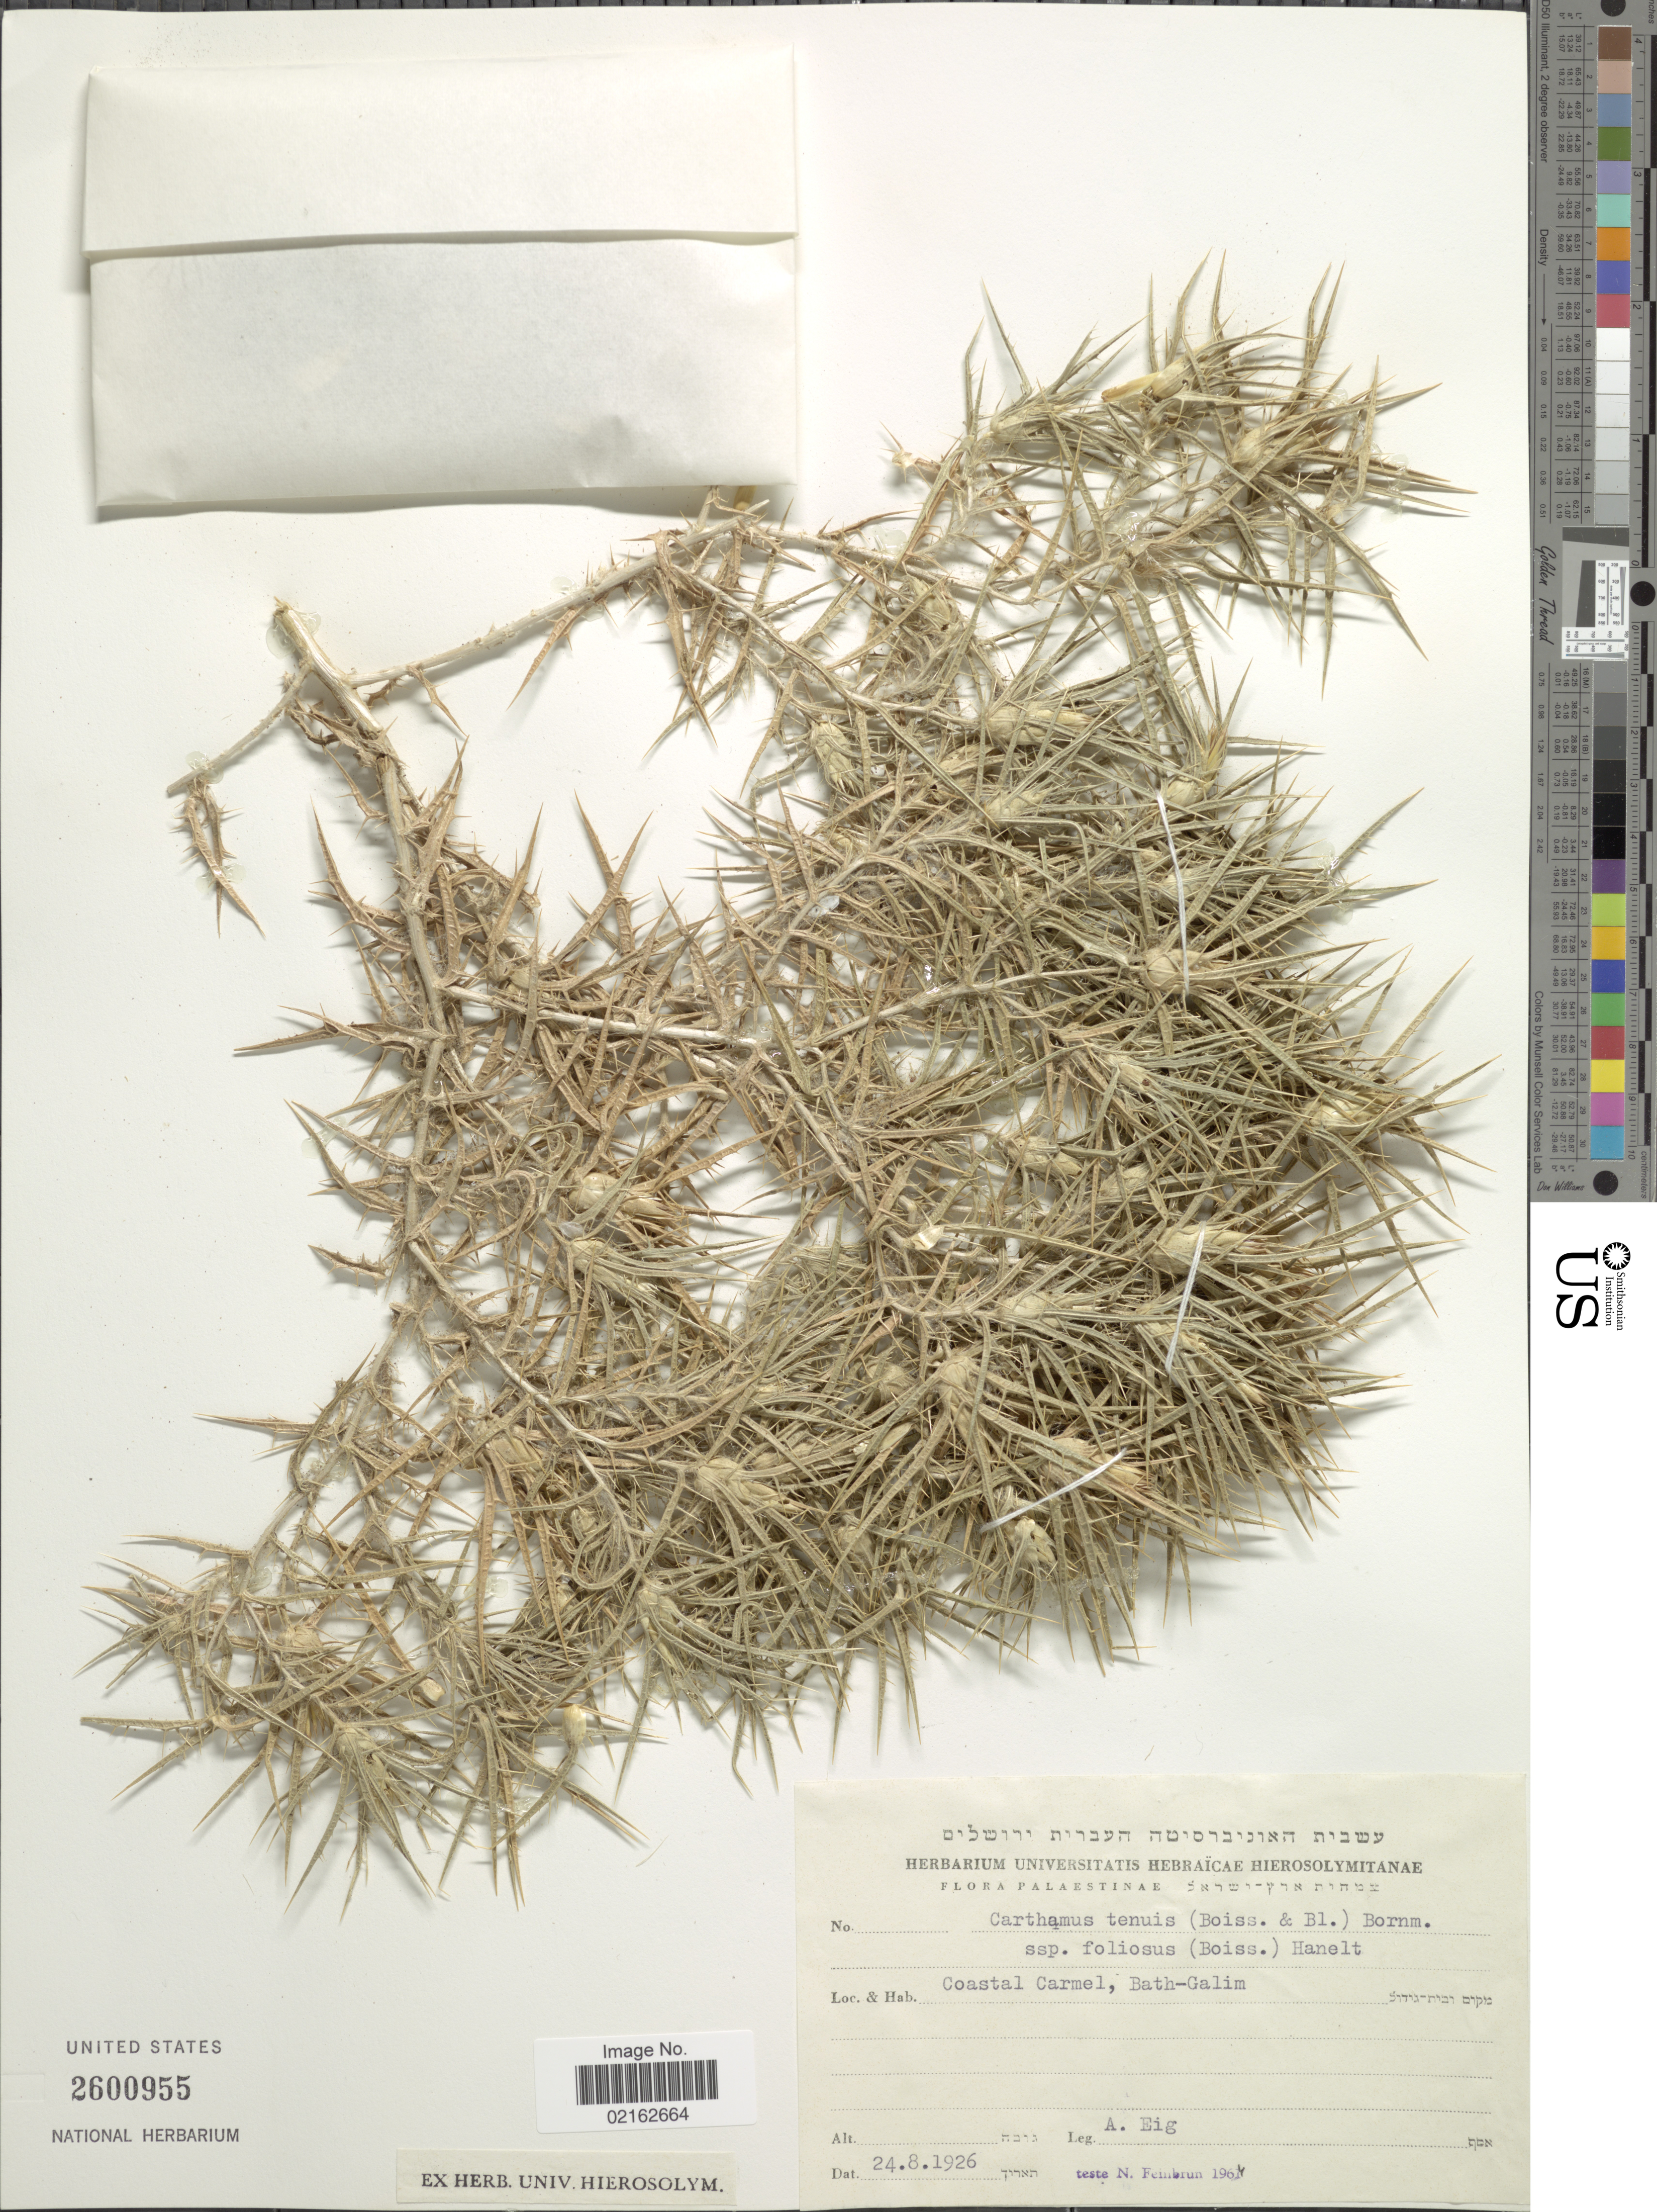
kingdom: Plantae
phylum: Tracheophyta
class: Magnoliopsida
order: Asterales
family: Asteraceae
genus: Carthamus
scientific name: Carthamus tenuis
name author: (Boiss. & Blanche) Bornm.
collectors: A. Eig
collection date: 1926-08-24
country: Israel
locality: Palaestinae, Coastal Carmel, Bath-Galim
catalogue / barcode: US 2600955